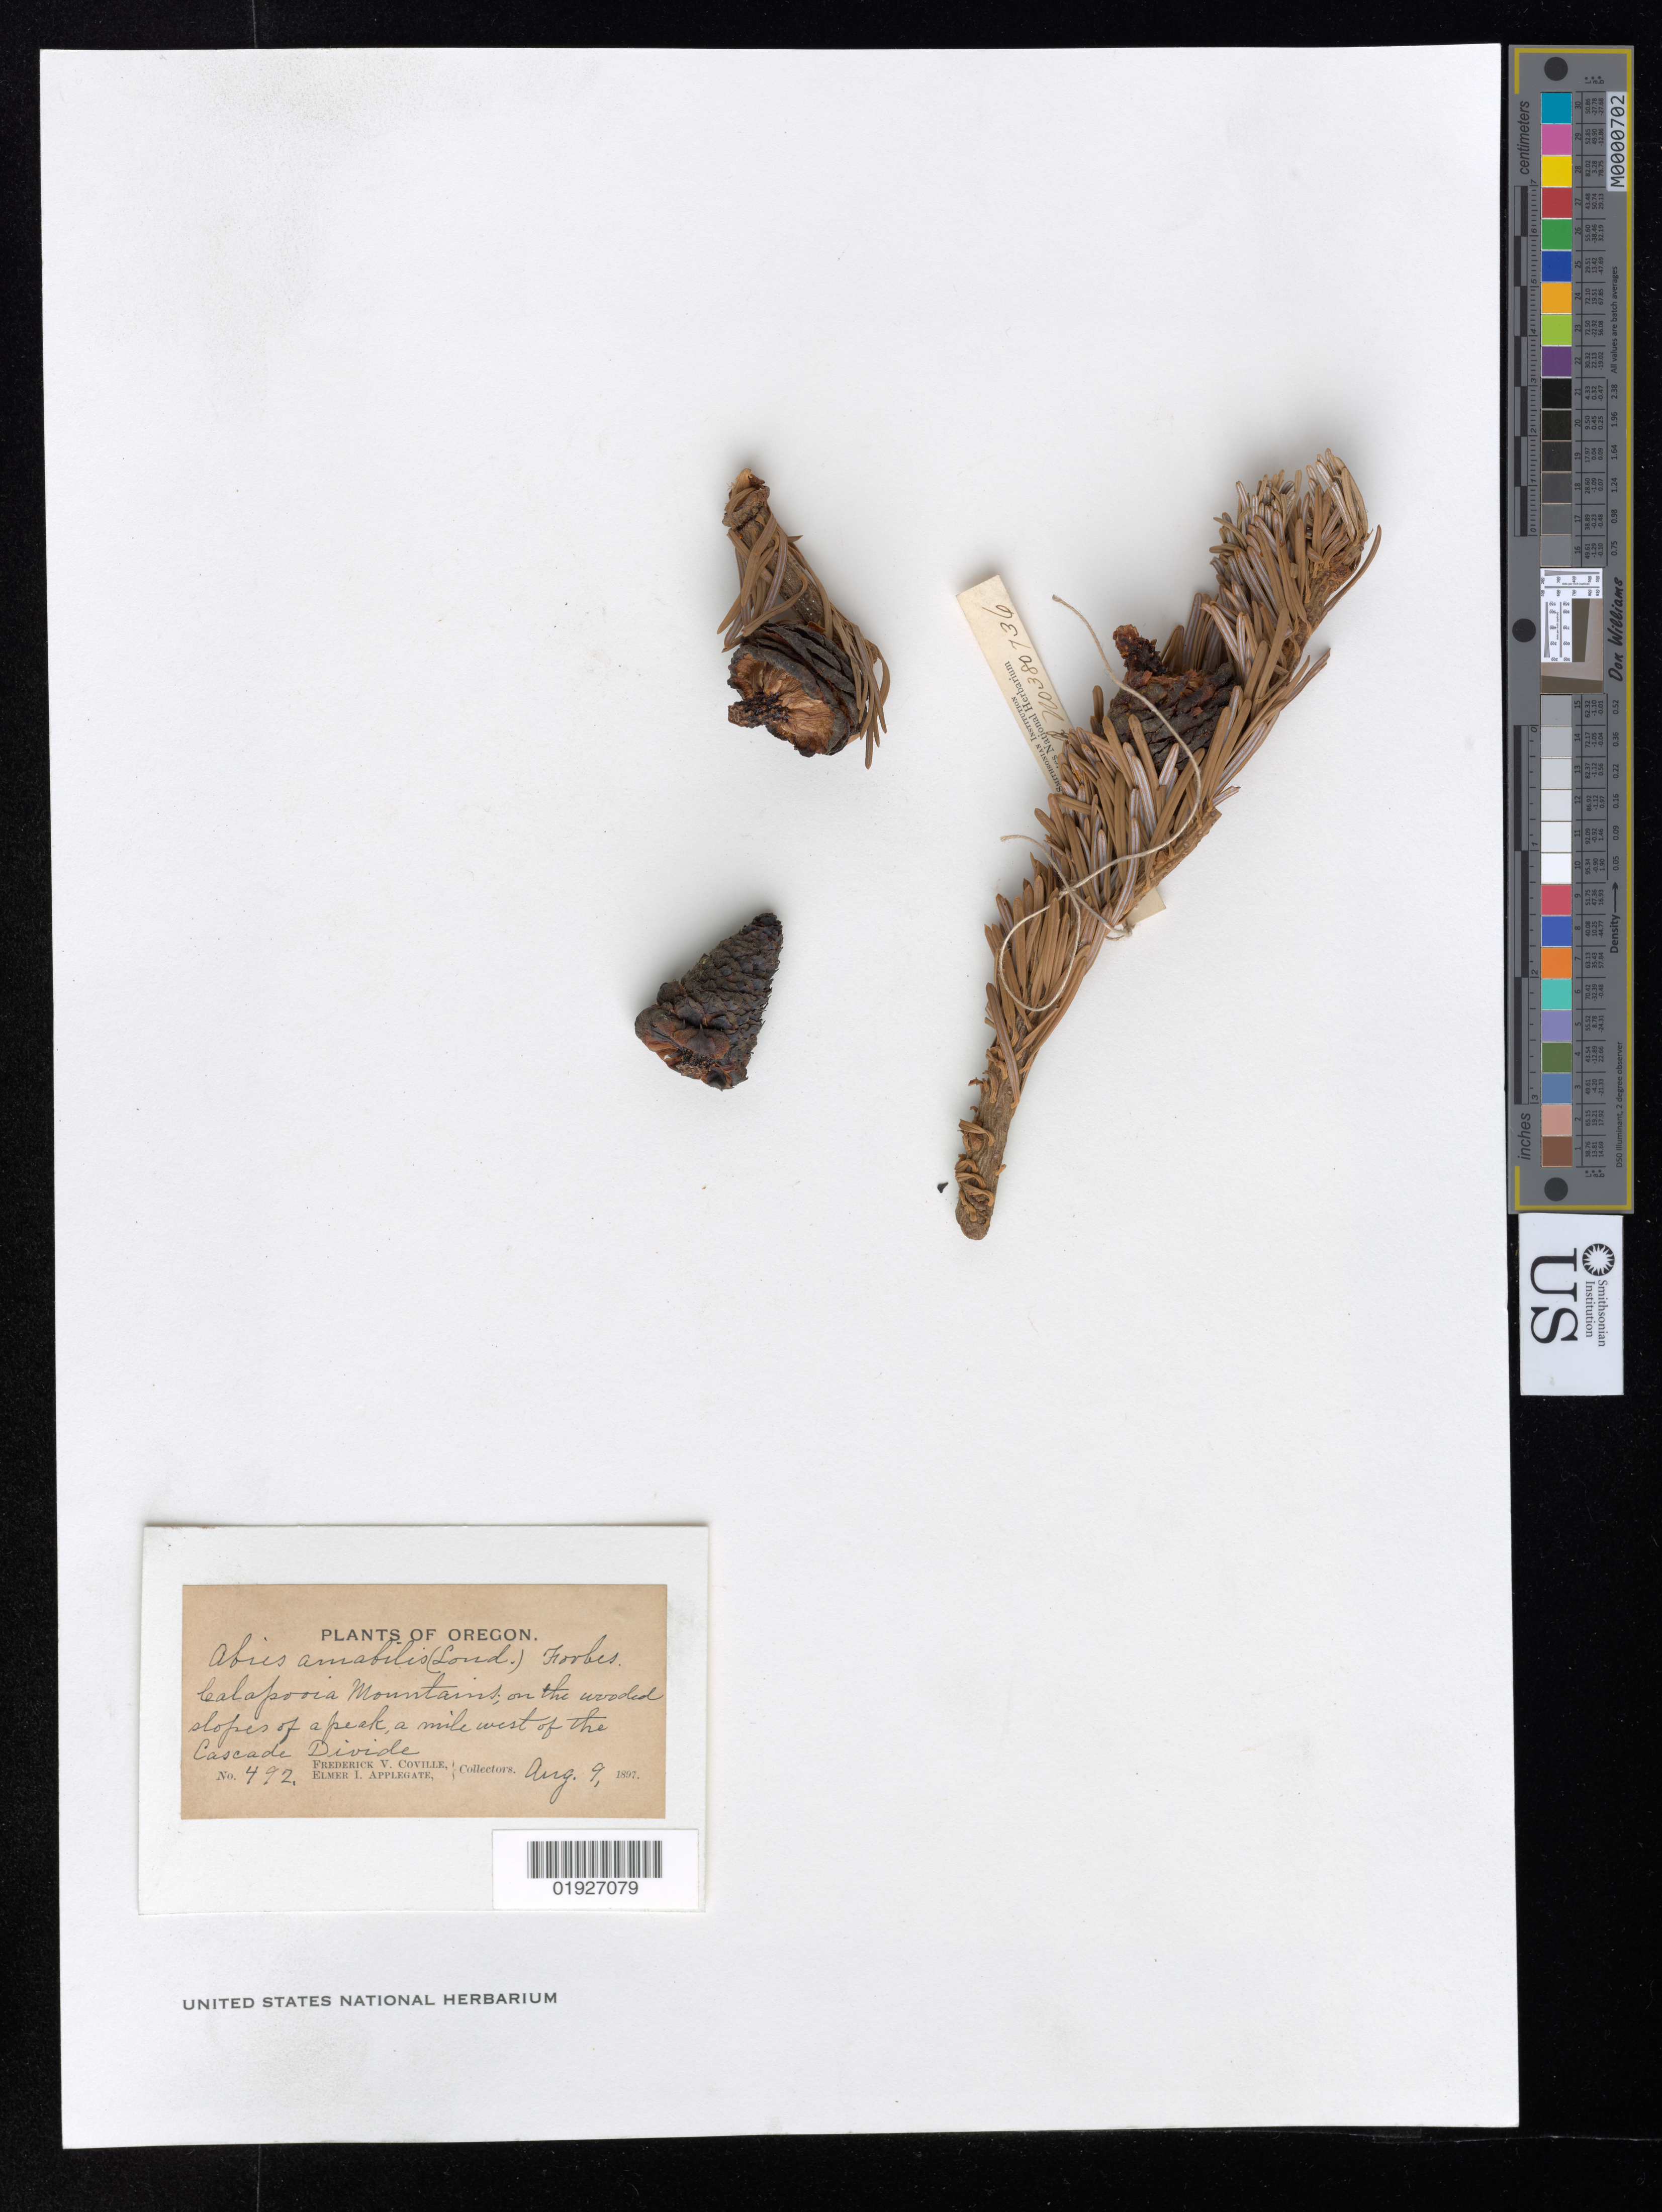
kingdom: Plantae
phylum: Tracheophyta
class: Pinopsida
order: Pinales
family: Pinaceae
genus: Abies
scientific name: Abies amabilis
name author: Douglas ex J. Forbes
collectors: F. V. Coville & E. I. Applegate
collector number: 492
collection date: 1897-08-09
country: United States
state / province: Oregon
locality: Calapooia Mountains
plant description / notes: Herb. no. 380736. The associated pressed specimen is labelled as US 380766, but that may be a mistake due to wear on the sheet.